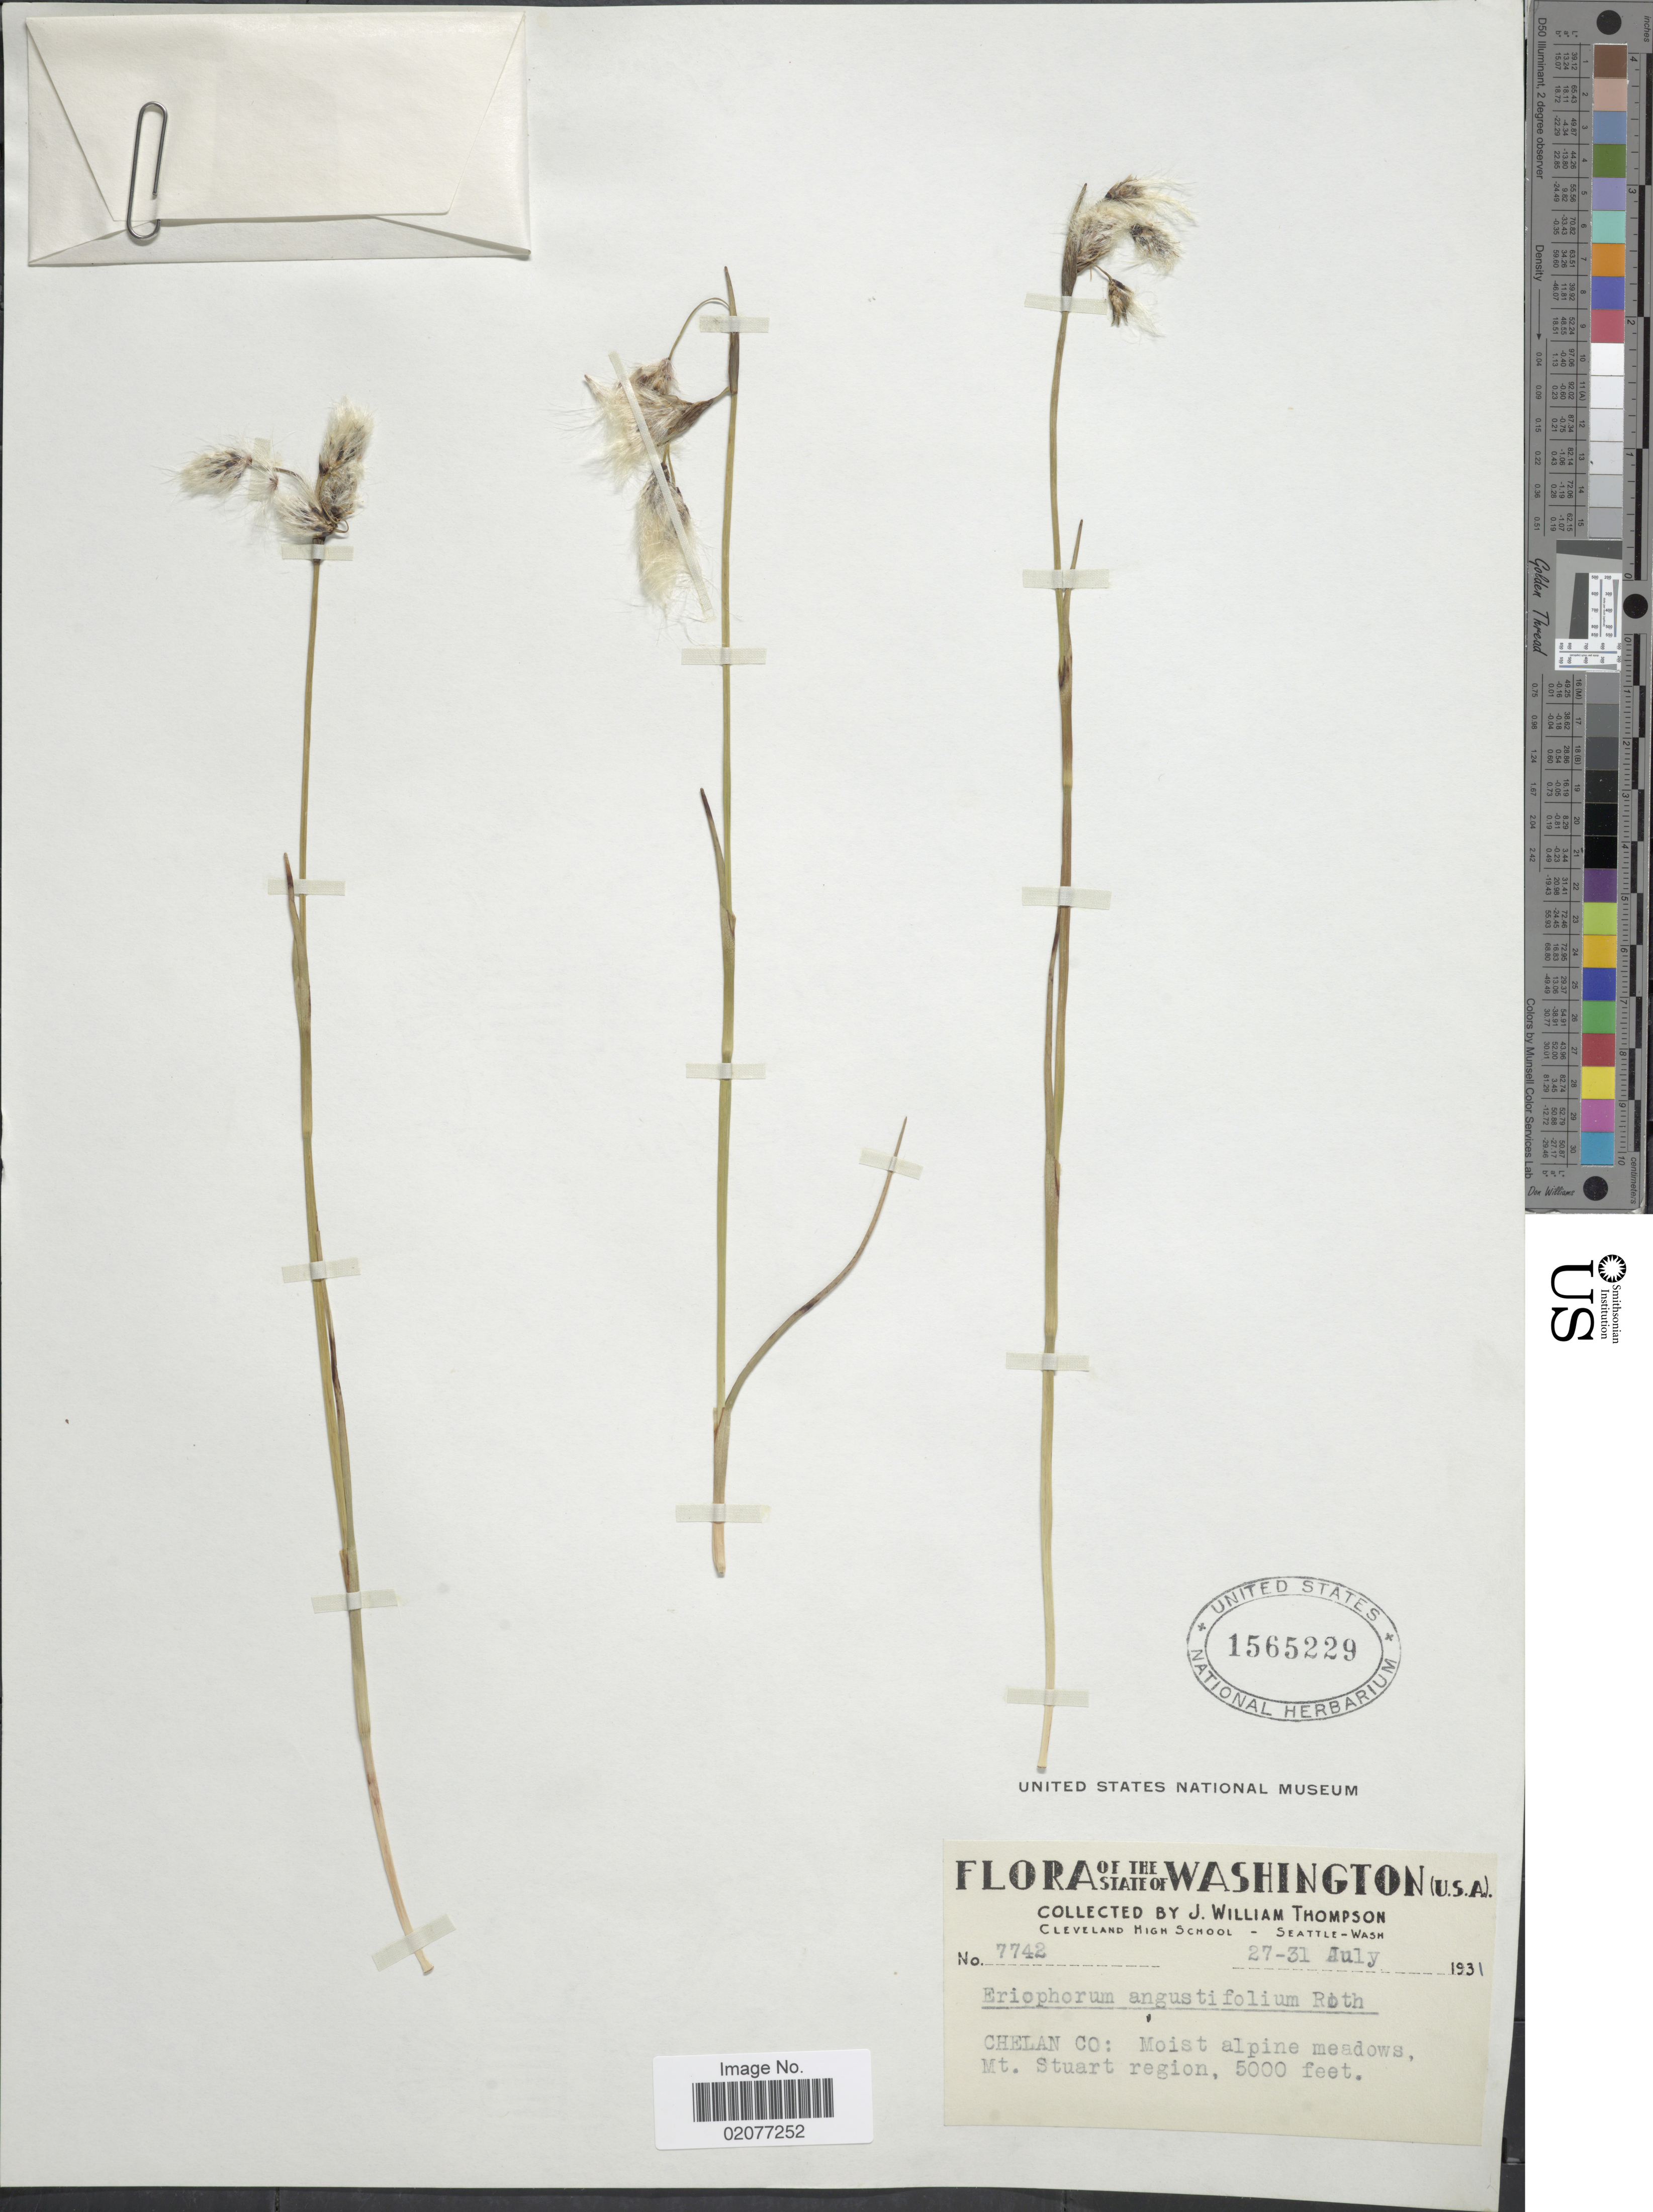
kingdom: Plantae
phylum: Tracheophyta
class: Liliopsida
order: Poales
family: Cyperaceae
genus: Eriophorum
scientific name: Eriophorum angustifolium subsp. angustifolium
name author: Honck.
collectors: J. W. Thompson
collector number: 7742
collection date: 1931-07-27/1931-07-31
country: United States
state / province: Washington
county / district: Chelan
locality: Washington. Cheland Co: Moist alpine meadows Mt. Stuart region.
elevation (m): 1524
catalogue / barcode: US 1565229